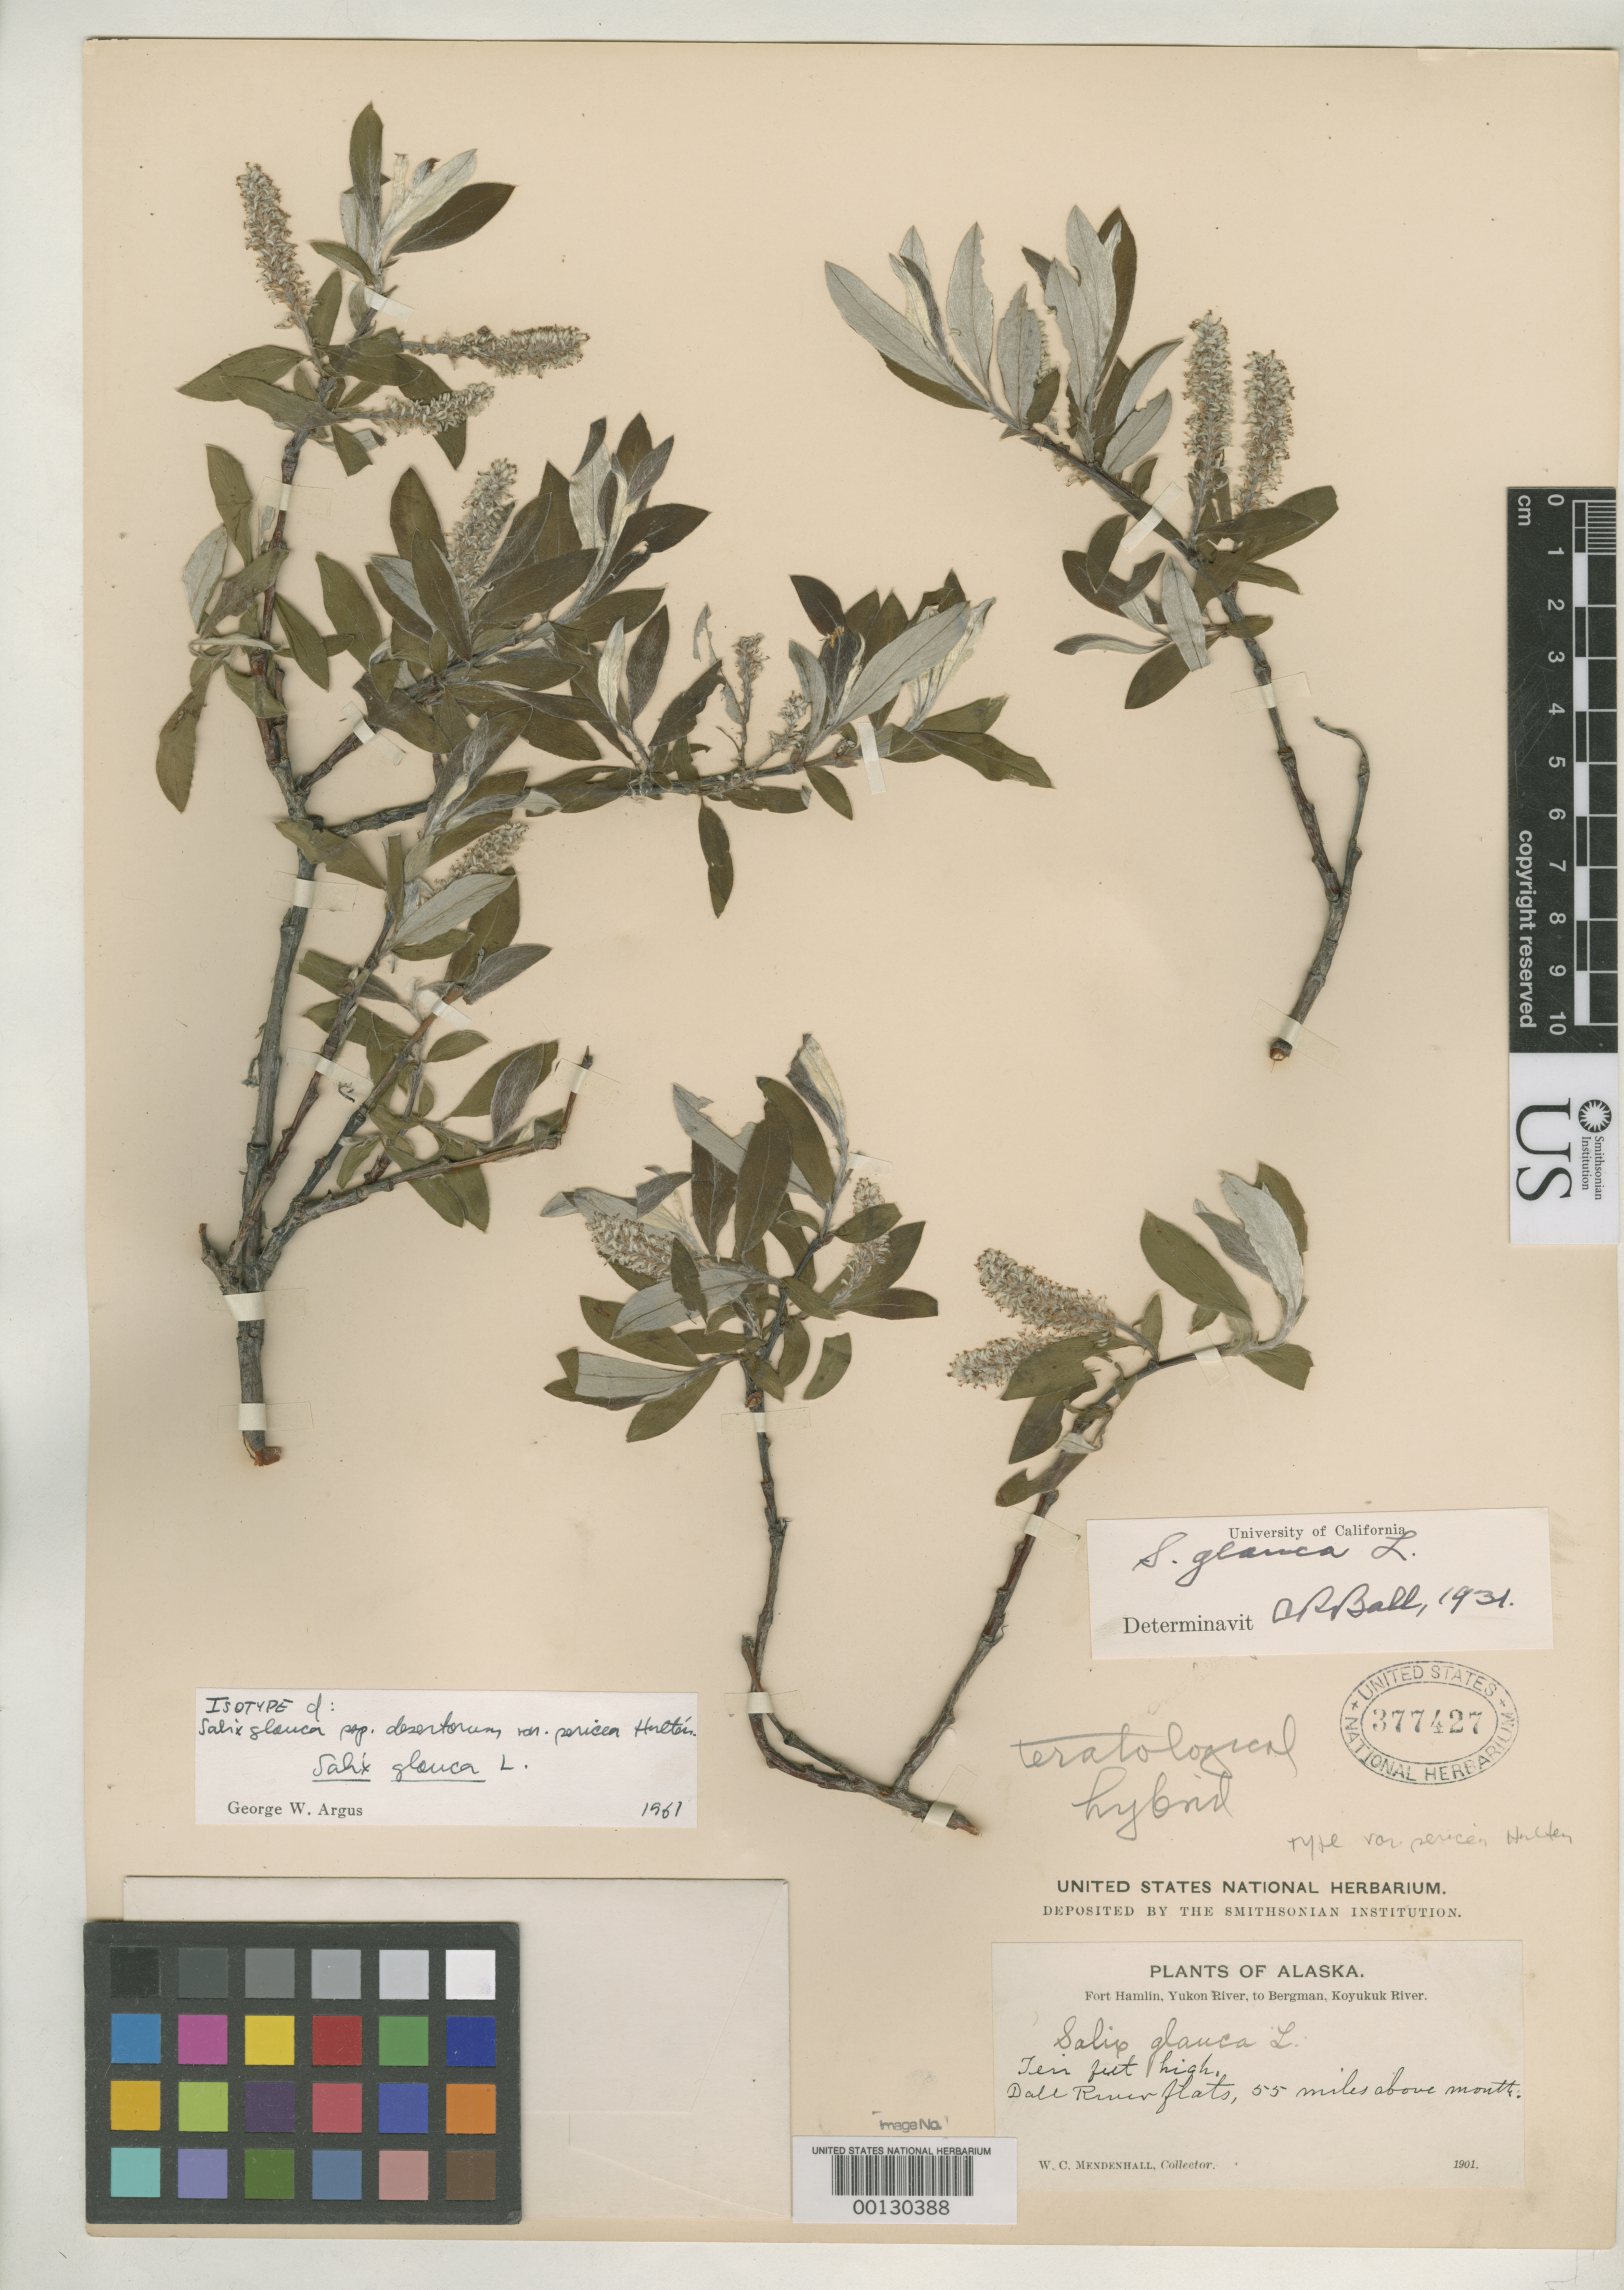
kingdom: Plantae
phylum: Tracheophyta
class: Magnoliopsida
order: Malpighiales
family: Salicaceae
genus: Salix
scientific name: Salix glauca subsp. desertorum var. sericea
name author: Hultén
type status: Isotype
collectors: W. Mendenhall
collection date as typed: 23 Jun 1901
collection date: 1901-06-23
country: United States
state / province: Alaska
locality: Fort Hamlin, to Bergman, Koyukuk River.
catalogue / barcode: US 377427